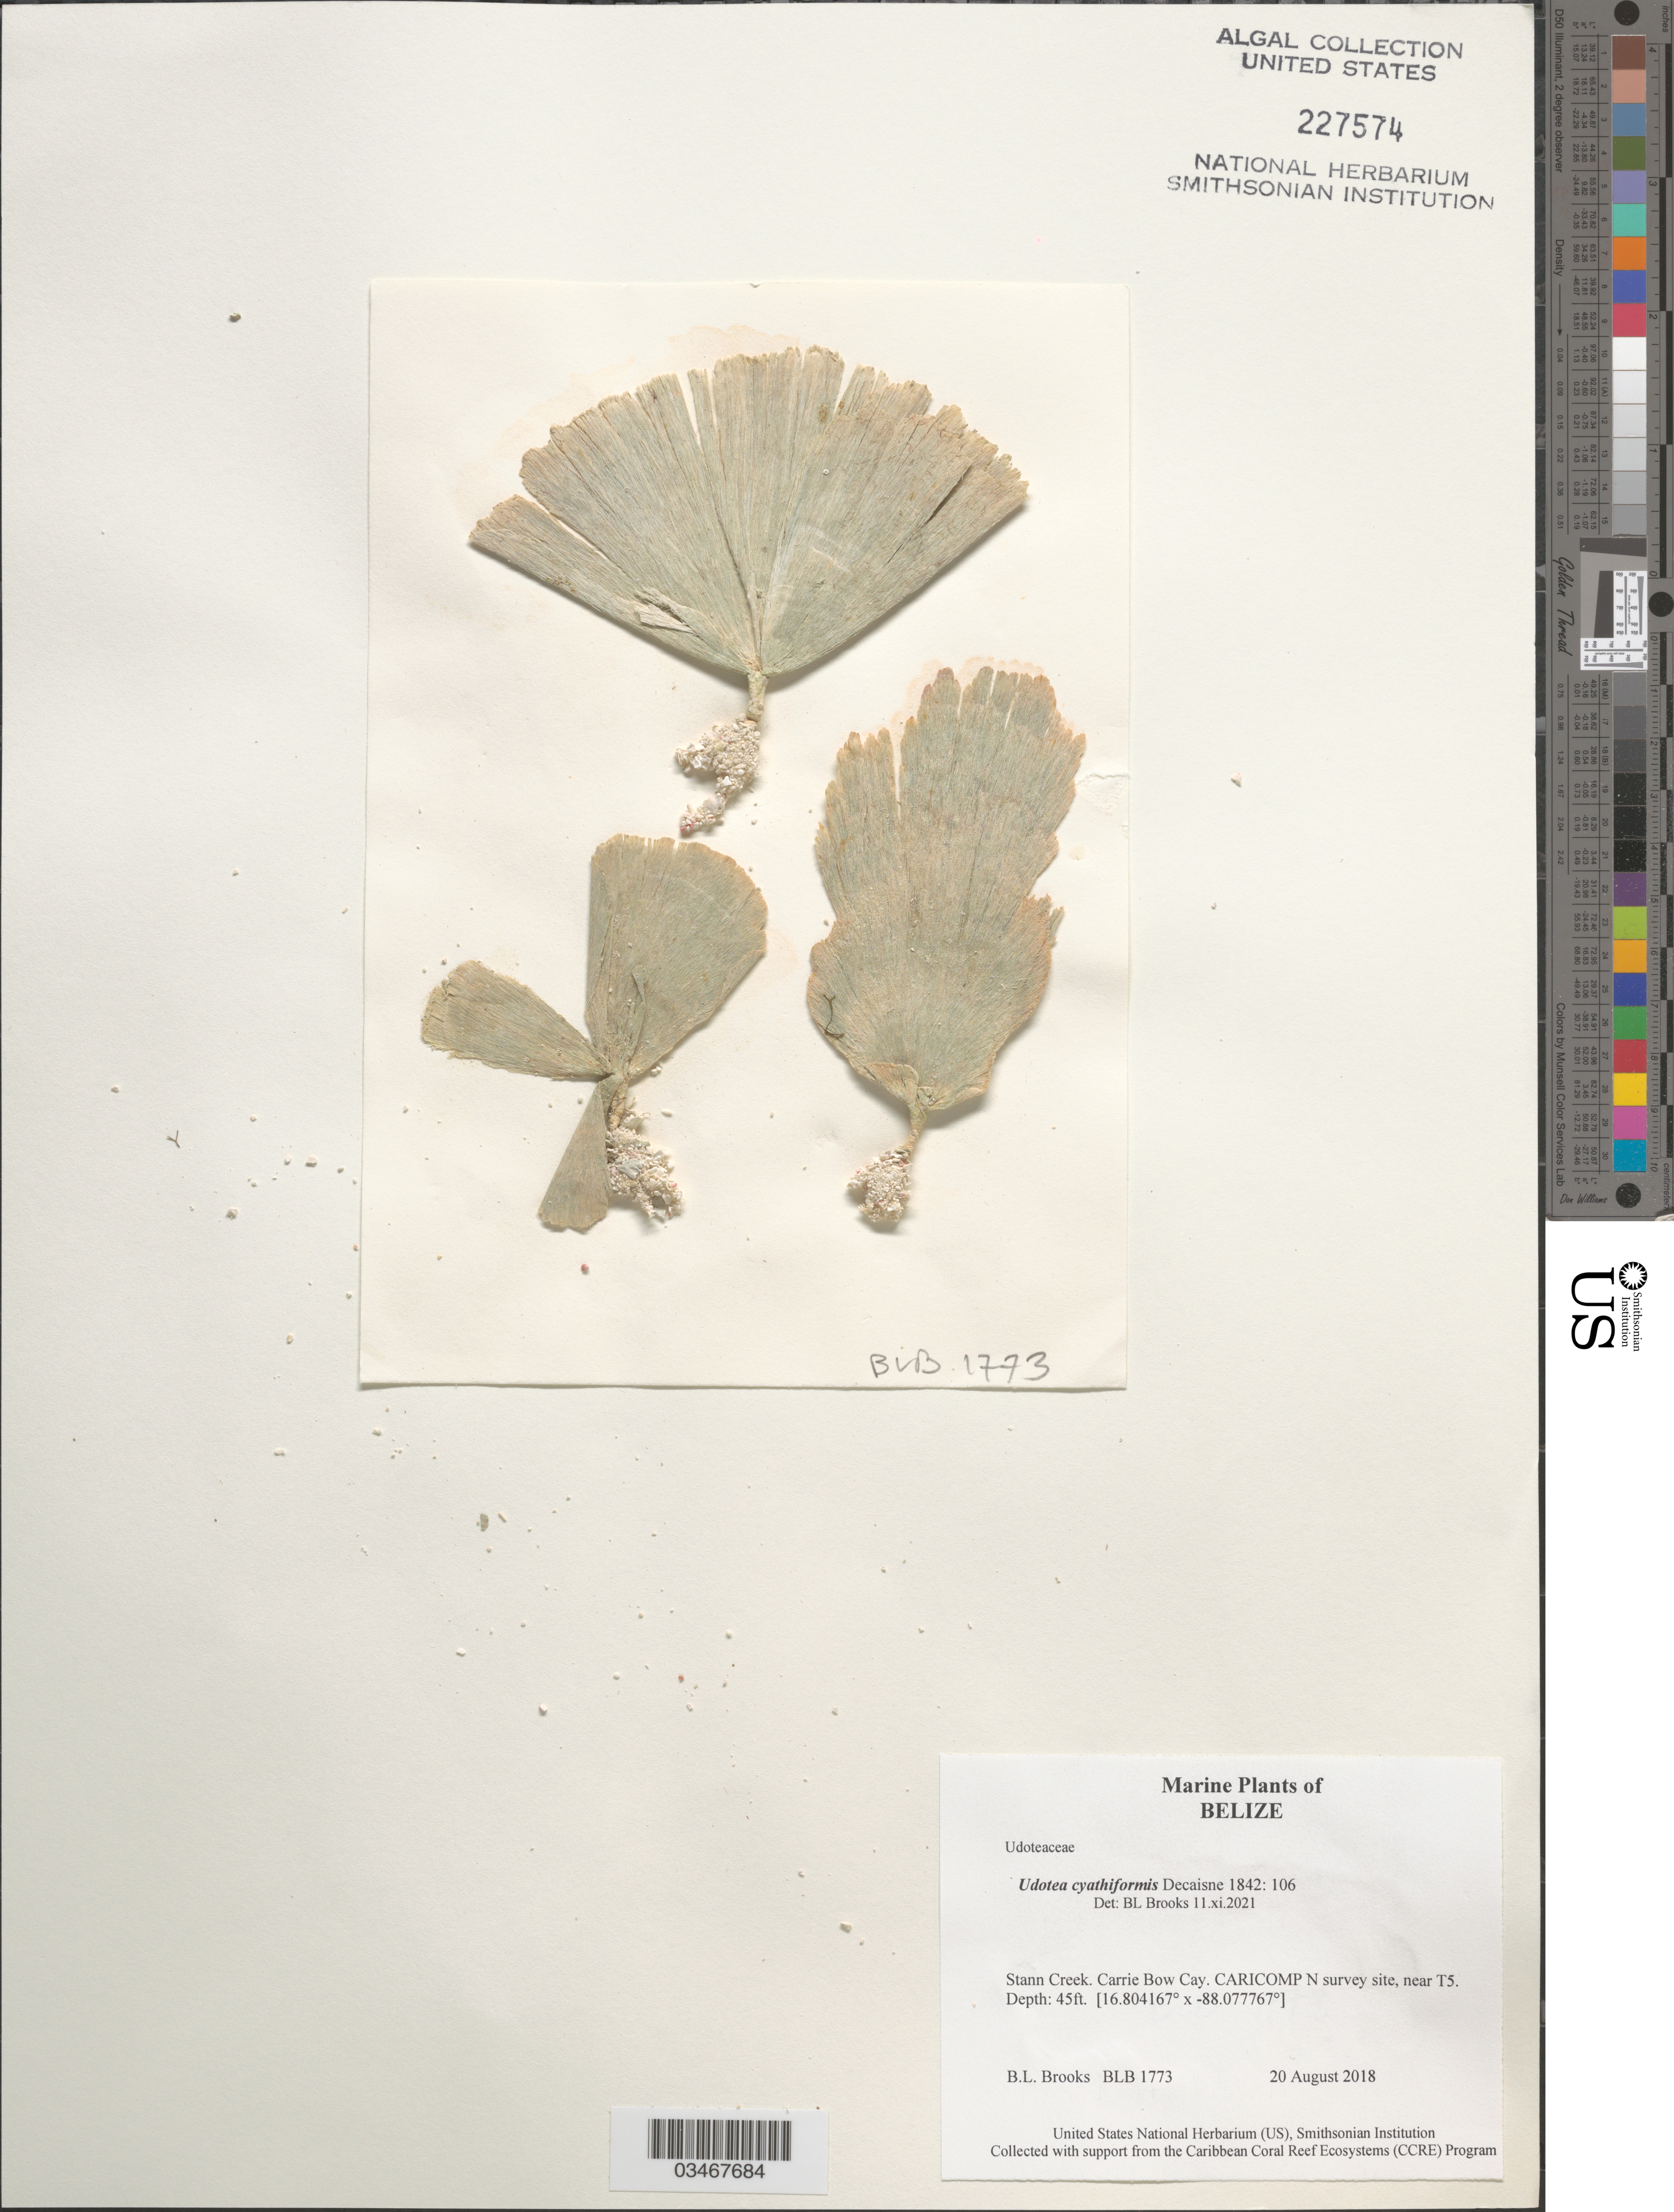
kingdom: Plantae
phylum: Chlorophyta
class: Ulvophyceae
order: Bryopsidales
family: Udoteaceae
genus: Udotea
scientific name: Udotea cyathiformis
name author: Decne.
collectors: B. Brooks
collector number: BLB 1773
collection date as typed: Transcribed d/m/y: 20/8/2018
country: Belize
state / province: Stann Creek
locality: Carrie Bow Cay. CARICOMP N survey site, near T5.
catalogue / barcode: US 227574